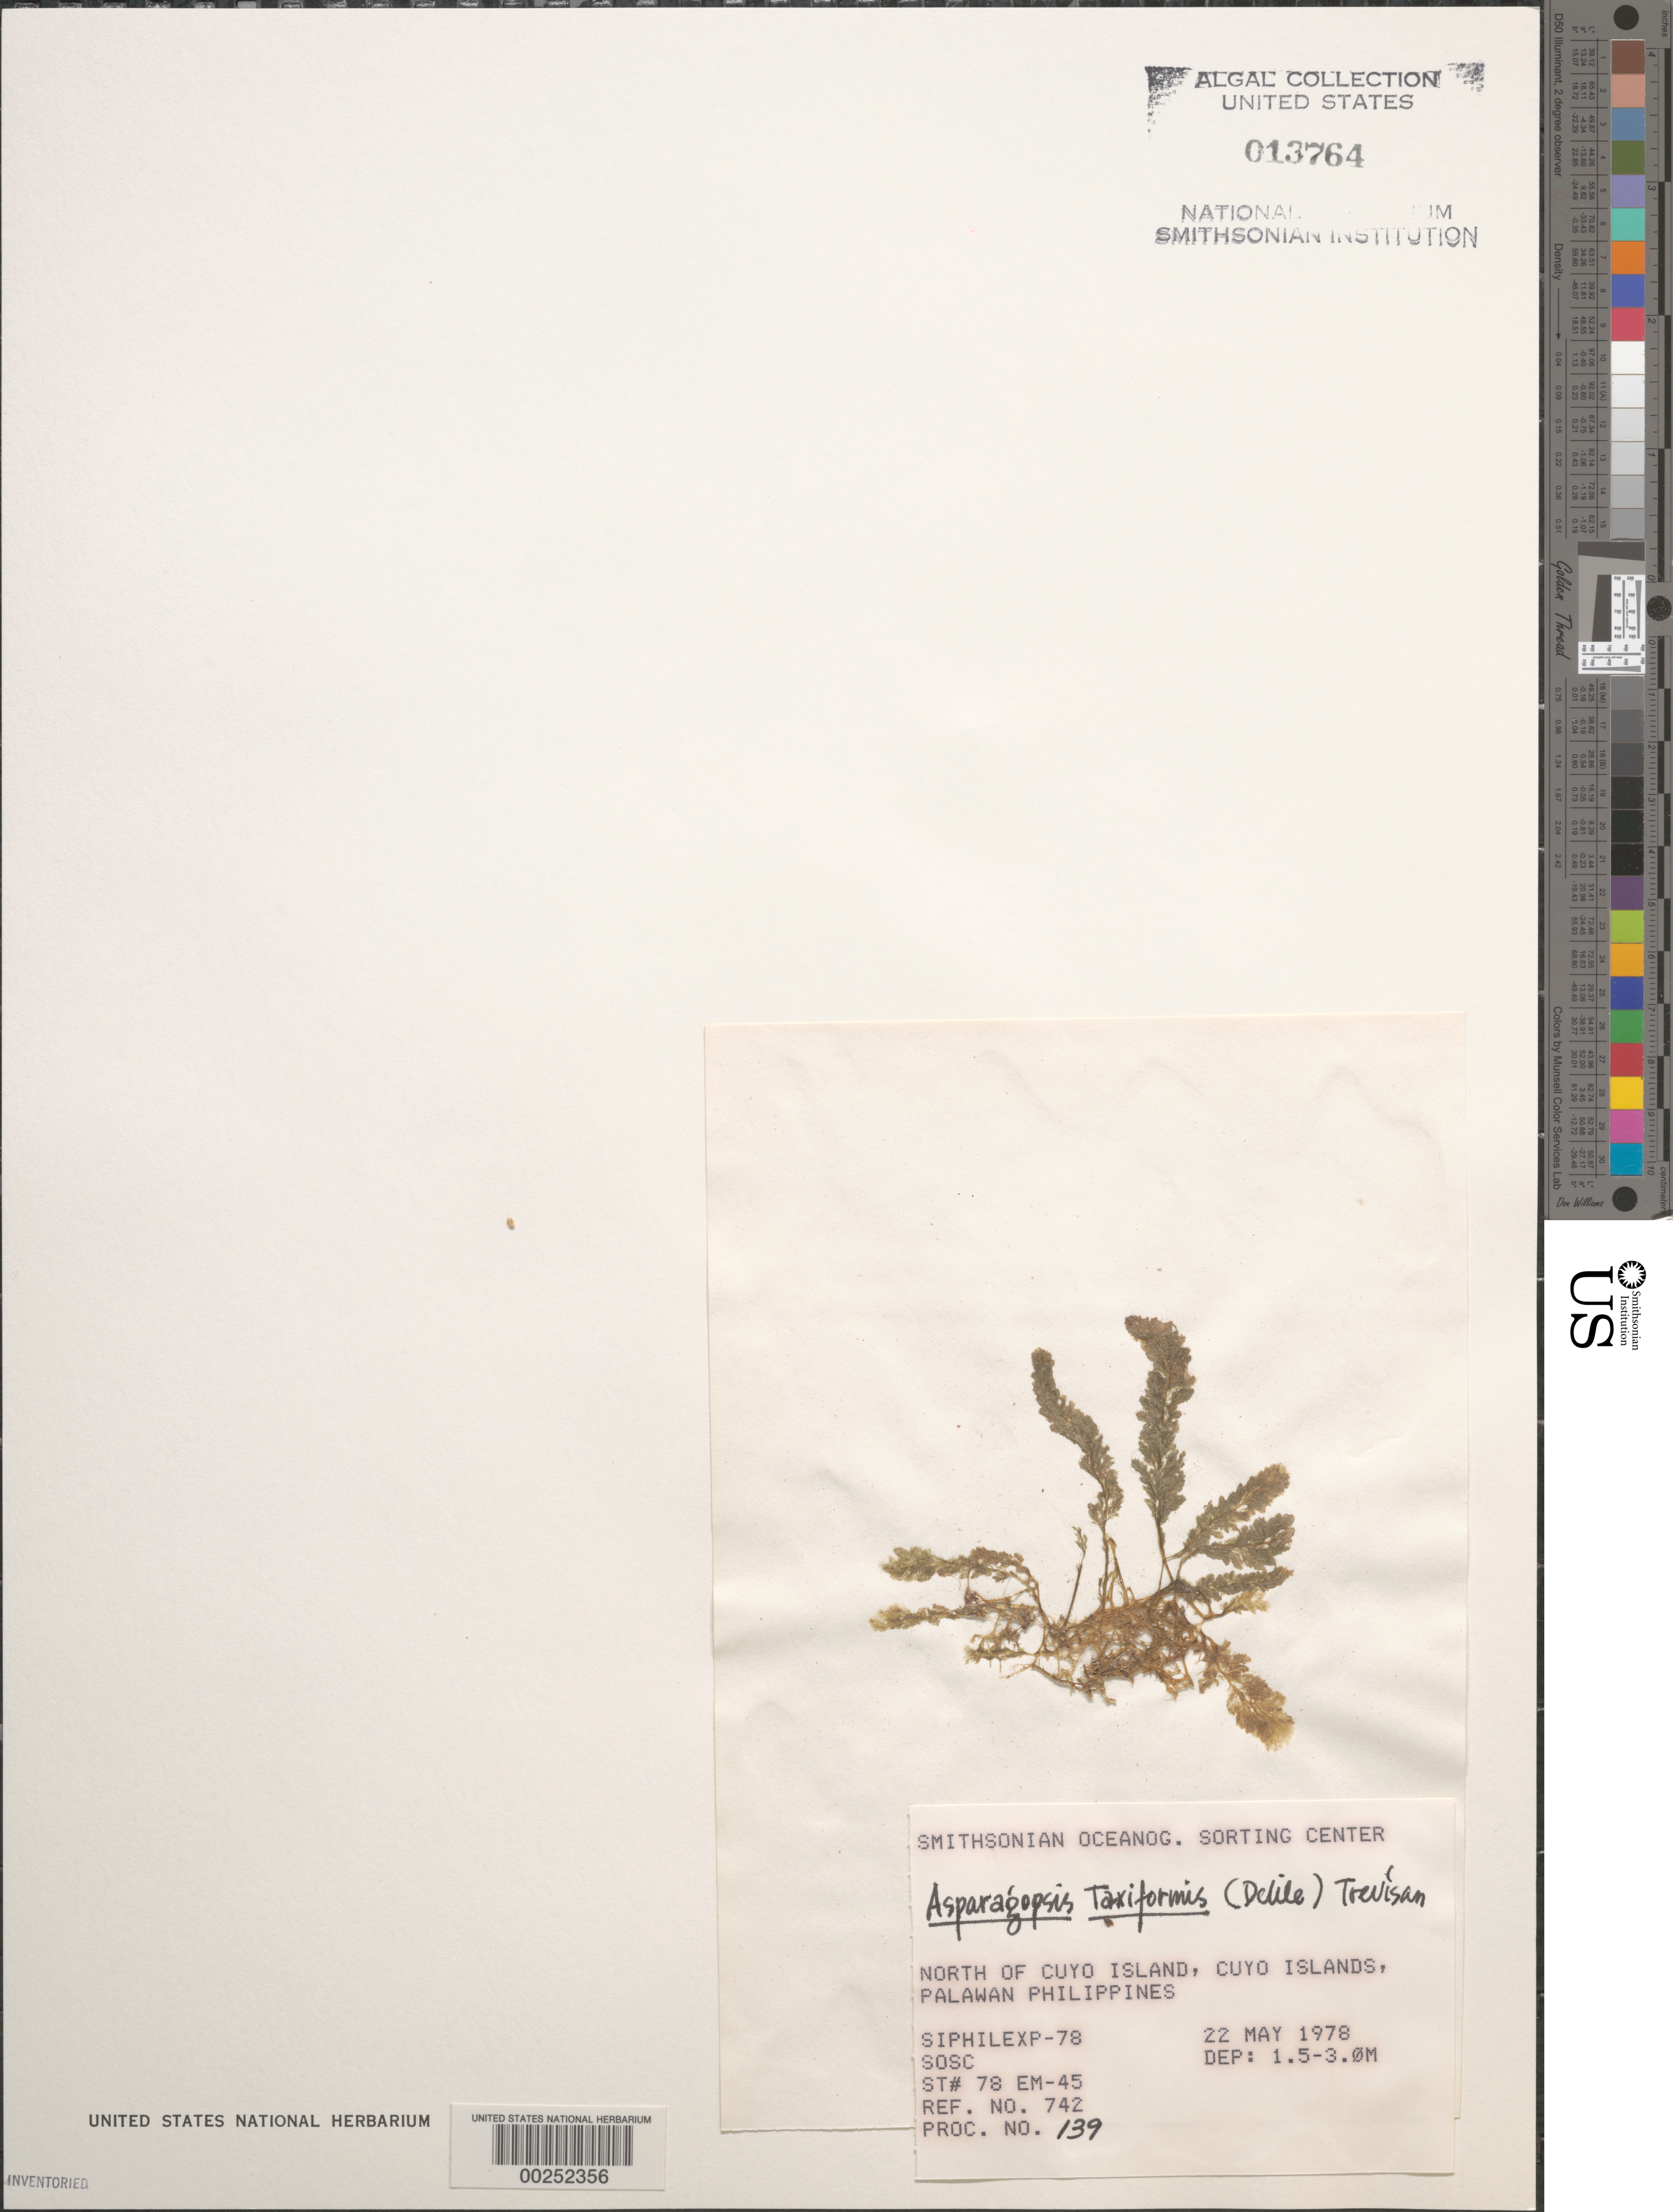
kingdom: Plantae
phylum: Rhodophyta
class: Florideophyceae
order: Bonnemaisoniales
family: Bonnemaisoniaceae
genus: Asparagopsis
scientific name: Asparagopsis taxiformis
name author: (Delile) Trevis.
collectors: SOSC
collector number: Station 78 Em-45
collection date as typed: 22 May 1978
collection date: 1978-05-22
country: Philippines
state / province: Mimaropa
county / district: Palawan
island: Cuyo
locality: North of Cuyo Island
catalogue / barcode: US 13764